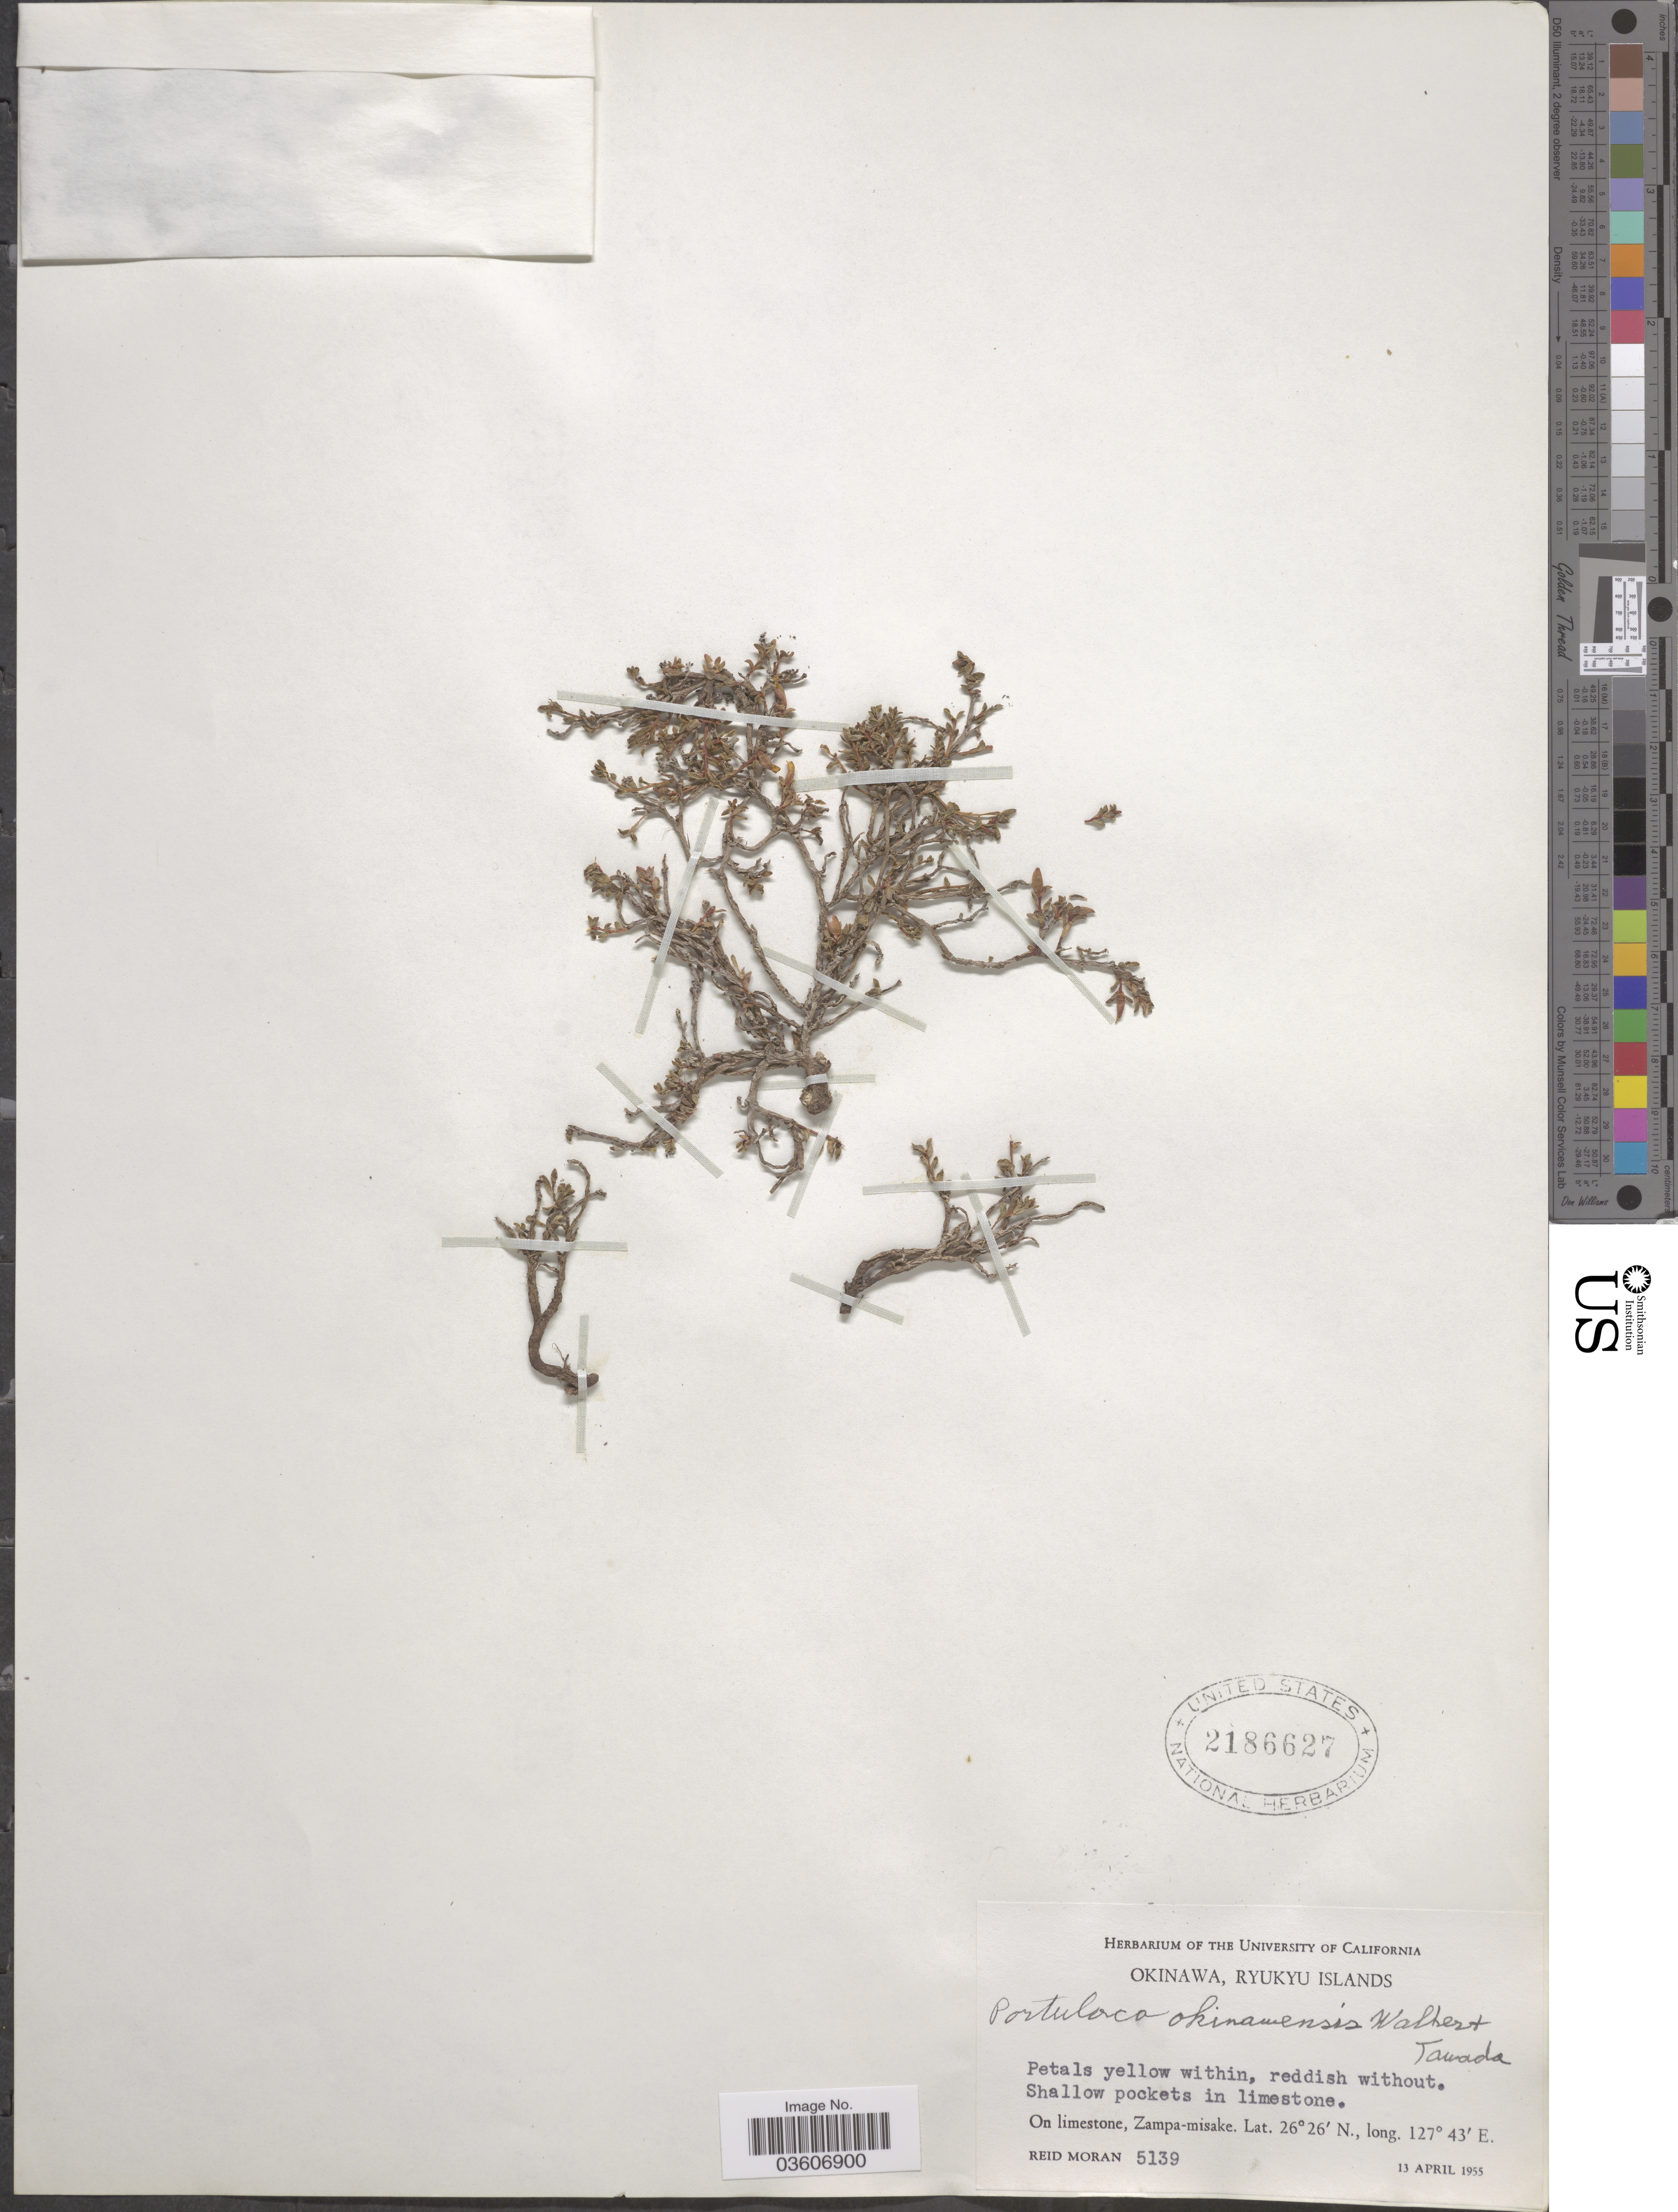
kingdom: Plantae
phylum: Tracheophyta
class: Magnoliopsida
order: Caryophyllales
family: Portulacaceae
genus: Portulaca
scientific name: Portulaca okinawensis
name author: E. Walker & Tawada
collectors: R. Moran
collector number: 5139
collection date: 1955-04-13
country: Japan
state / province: Okinawa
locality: Ryukyu Islands. On limestone, Zampa-misake.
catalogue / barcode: US 2186627